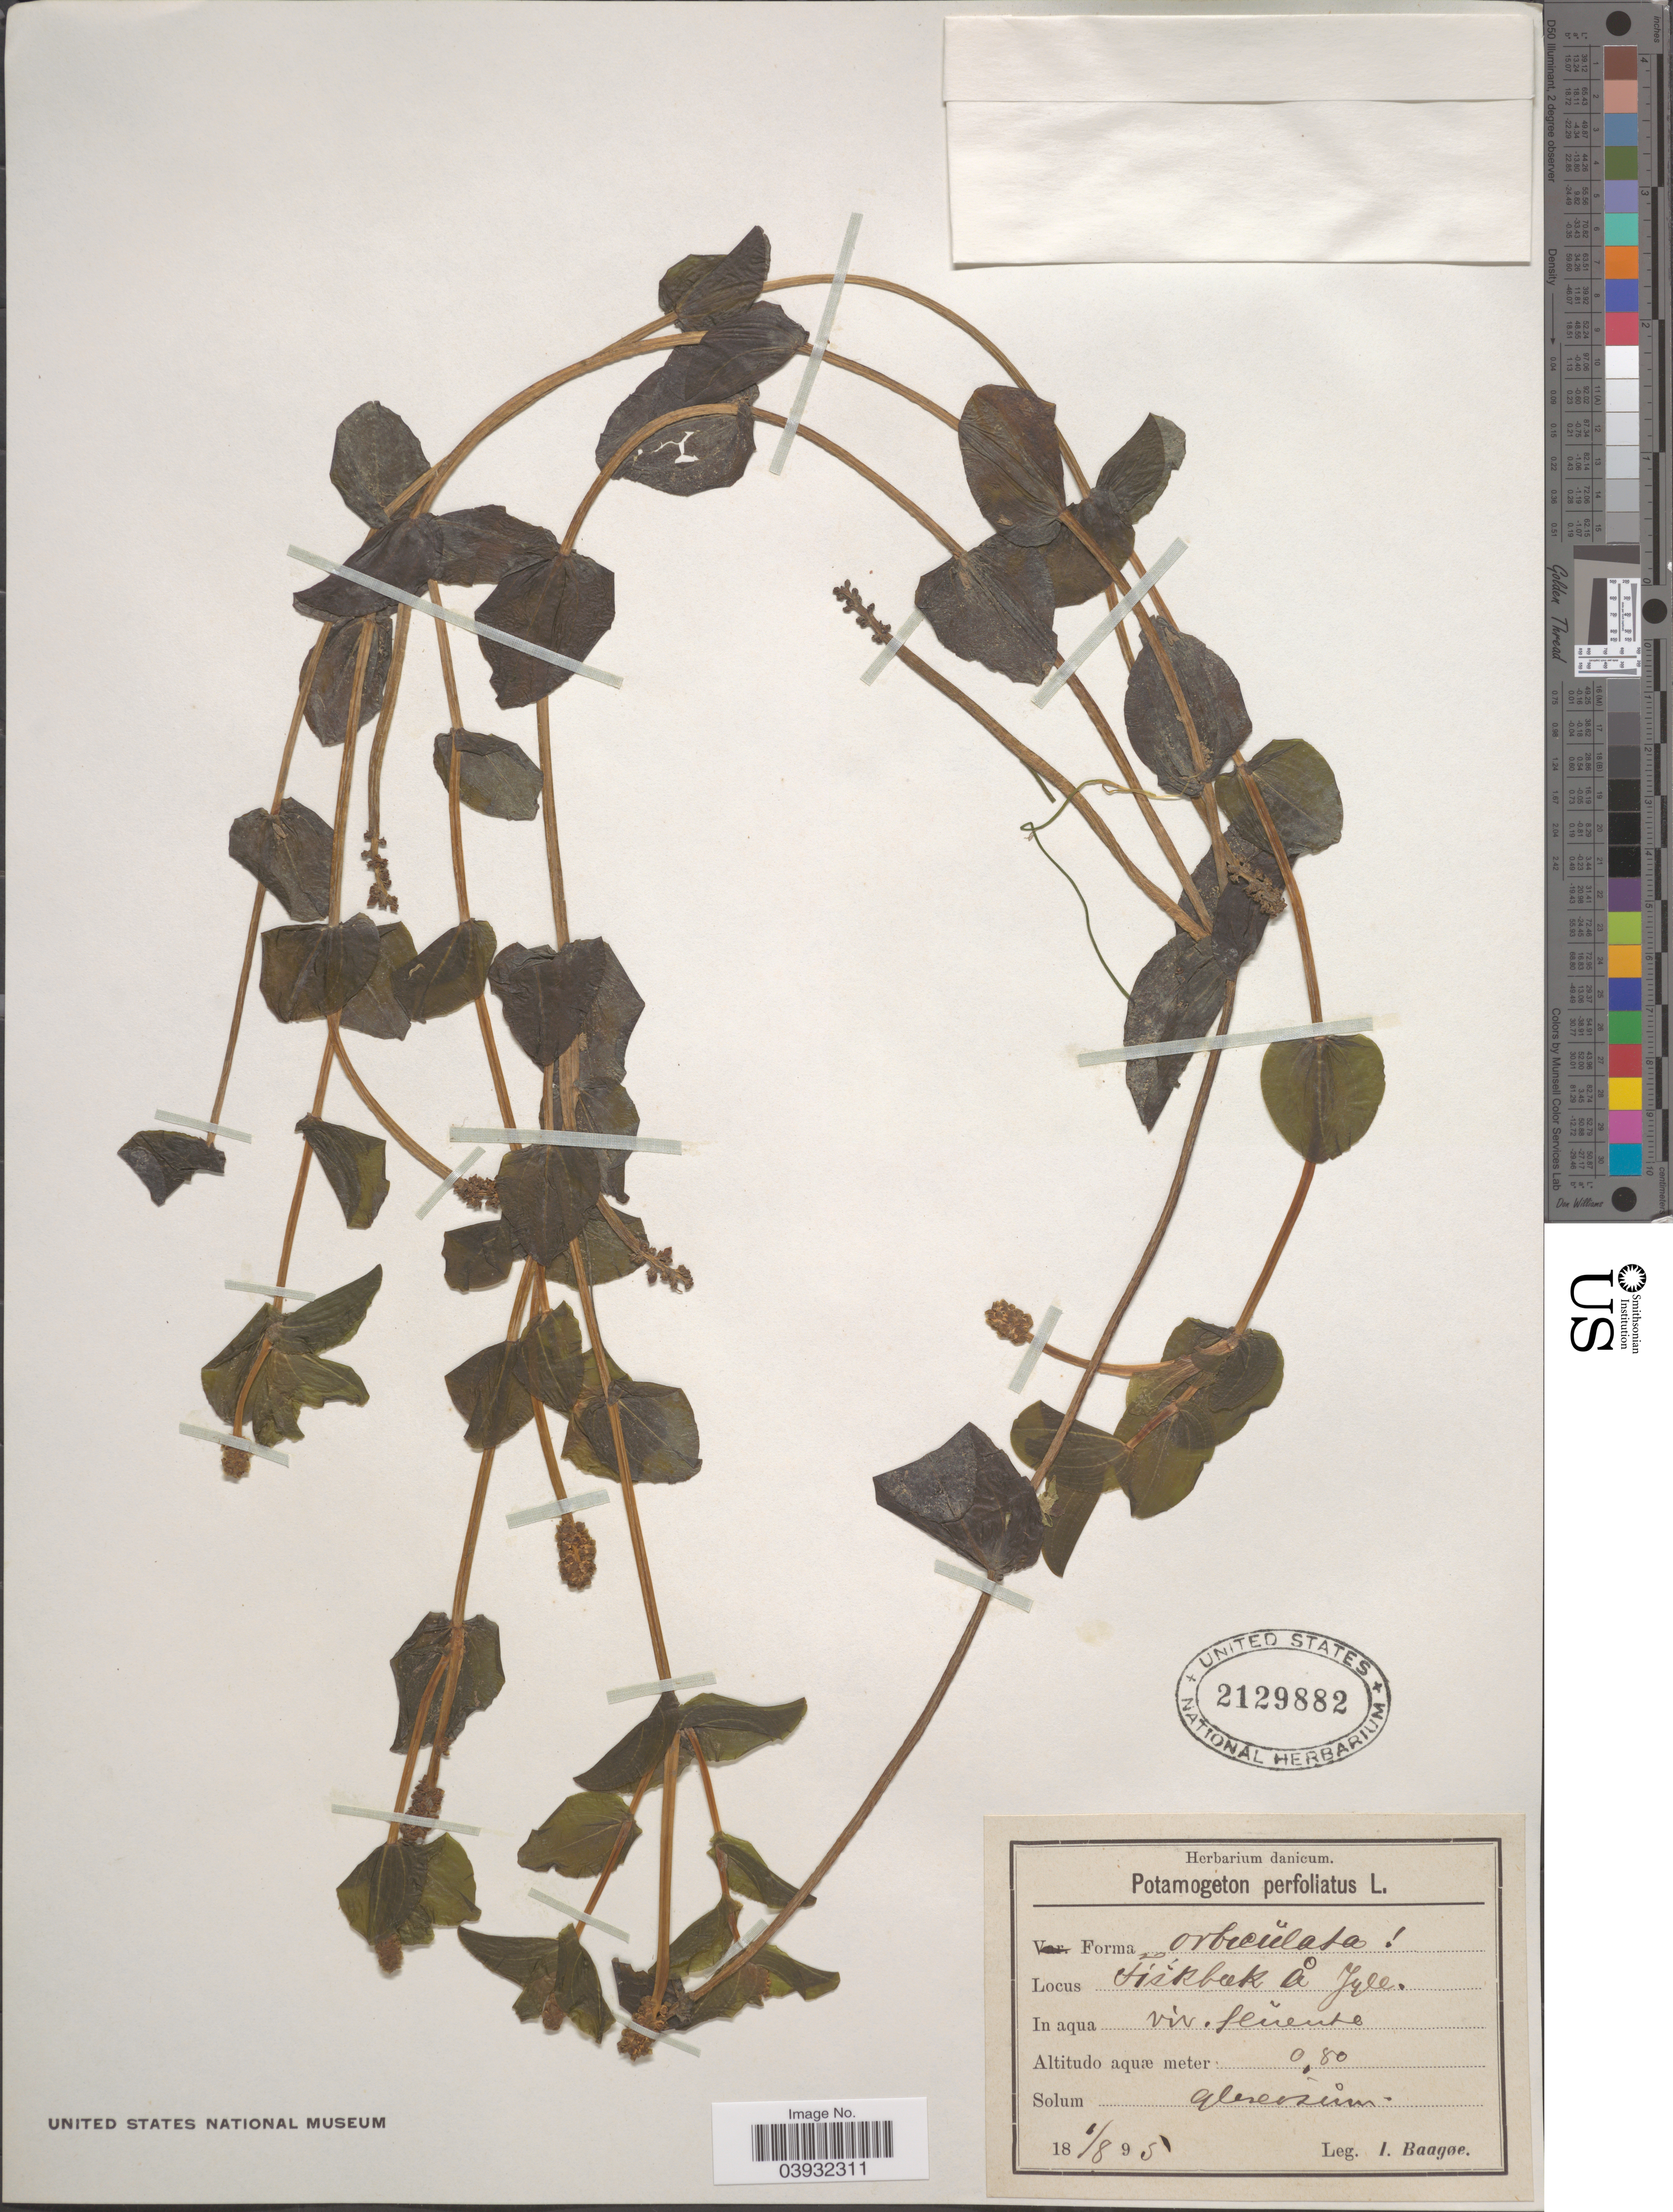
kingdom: Plantae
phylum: Tracheophyta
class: Liliopsida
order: Alismatales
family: Potamogetonaceae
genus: Potamogeton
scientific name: Potamogeton perfoliatus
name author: L.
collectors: I. Baagøe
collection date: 1895-08-01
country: Denmark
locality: Fiskbeek å Jyle.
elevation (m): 0.8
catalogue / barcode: US 2129882